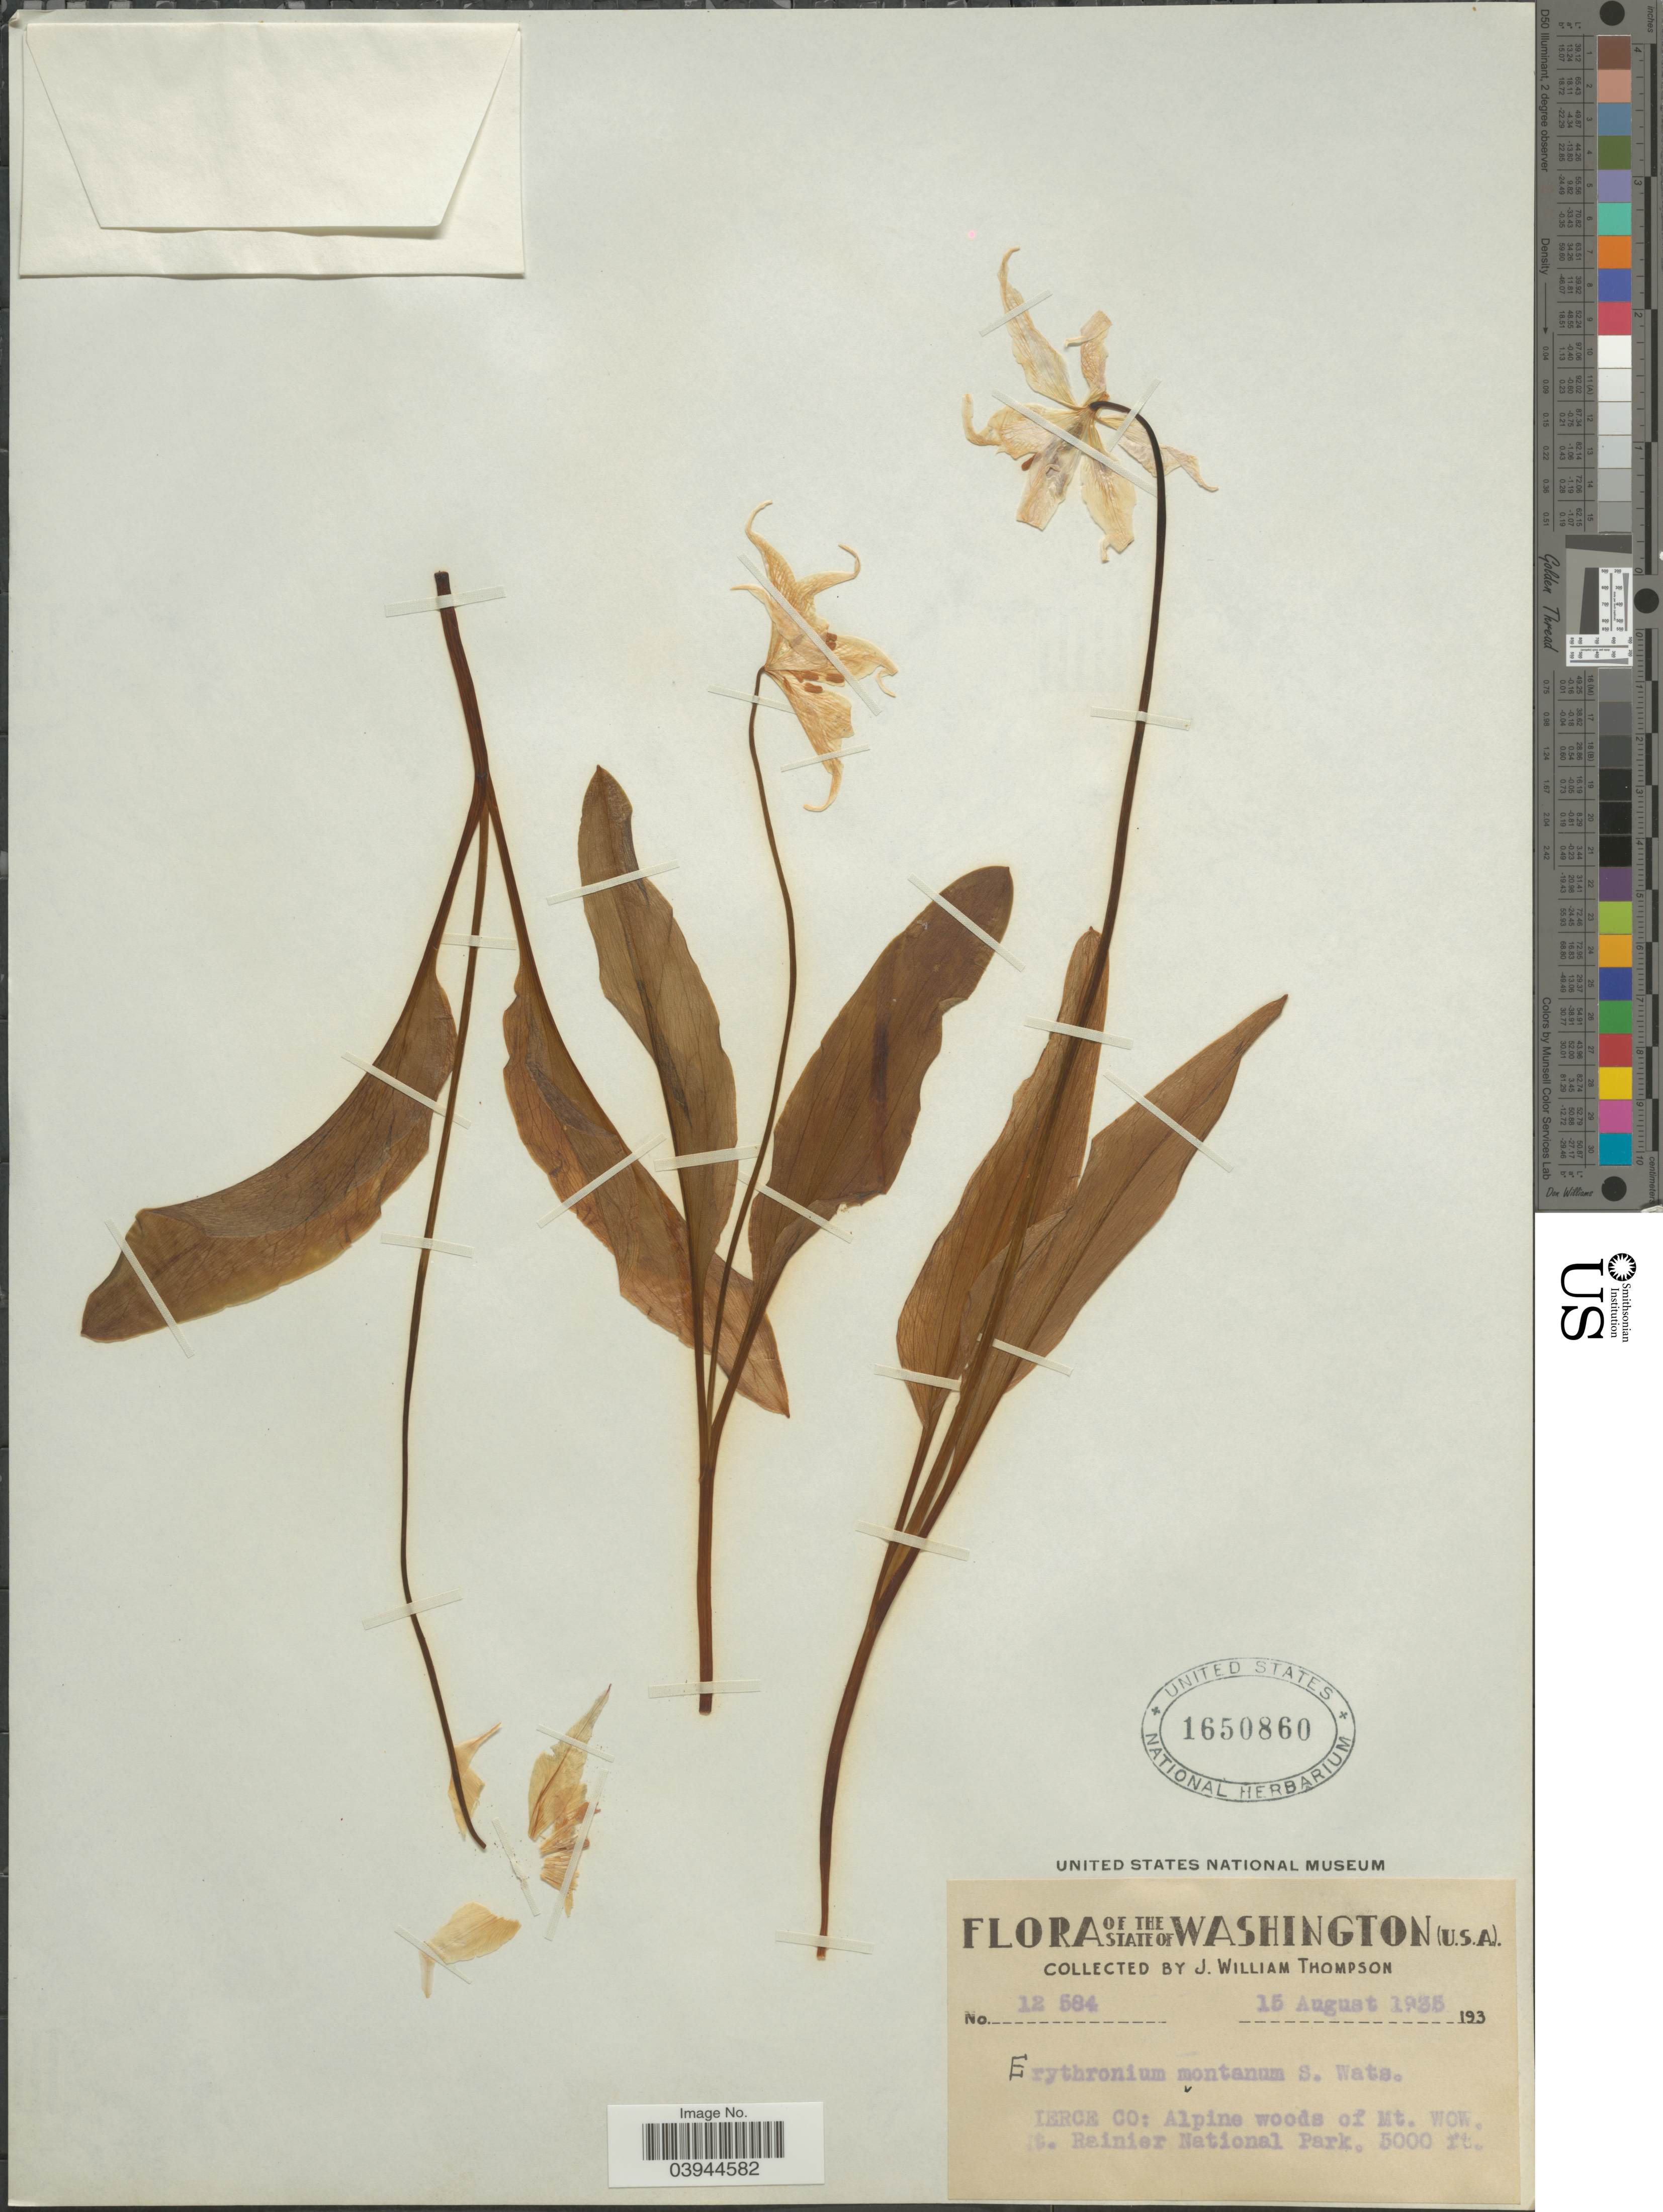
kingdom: Plantae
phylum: Tracheophyta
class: Liliopsida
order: Liliales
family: Liliaceae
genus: Erythronium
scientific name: Erythronium montanum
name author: S. Watson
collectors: J. W. Thompson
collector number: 12584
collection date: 1935-08-15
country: United States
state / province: Washington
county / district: Pierce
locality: Ierce Co: Alpine woods of Mt. Wow. Mt. Rainier National Park.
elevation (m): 1524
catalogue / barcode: US 1650860